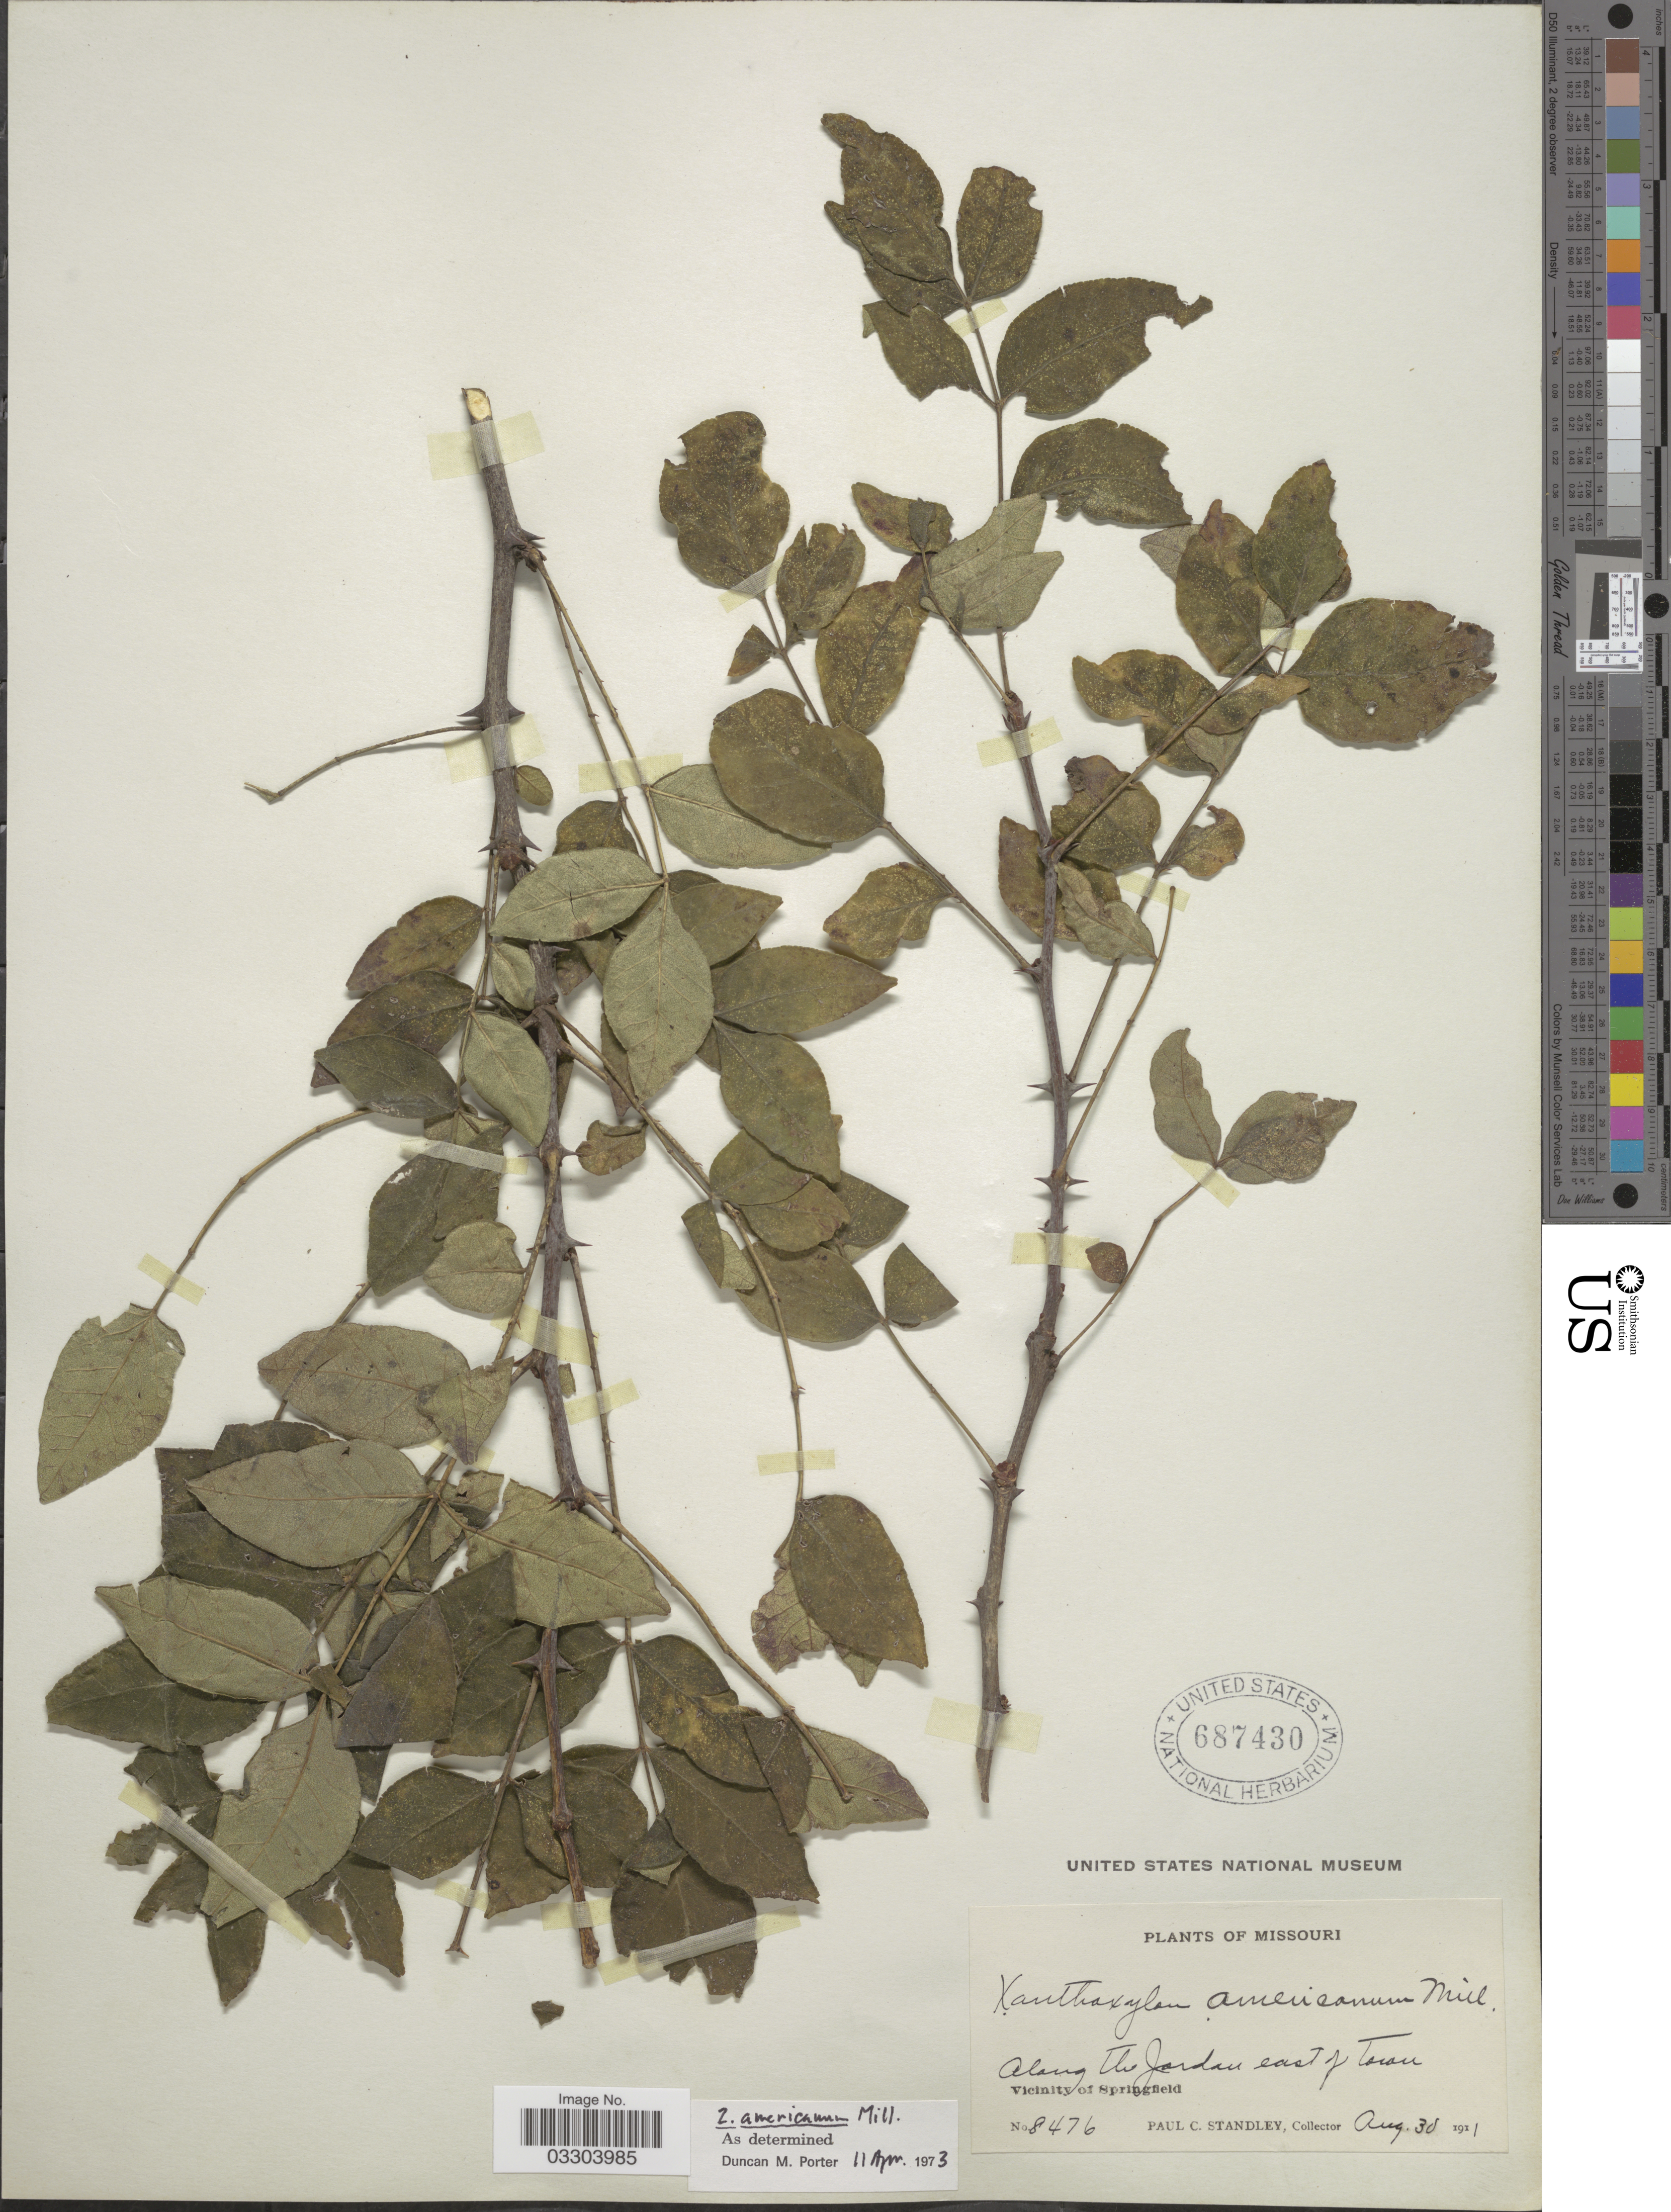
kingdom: Plantae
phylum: Tracheophyta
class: Magnoliopsida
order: Sapindales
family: Rutaceae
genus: Zanthoxylum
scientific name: Zanthoxylum americanum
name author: Mill.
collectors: P. C. Standley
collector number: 8476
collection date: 1911-08-30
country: United States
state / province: Missouri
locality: Along the Jordan east of town. Vicinity of Springfield.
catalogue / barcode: US 687430